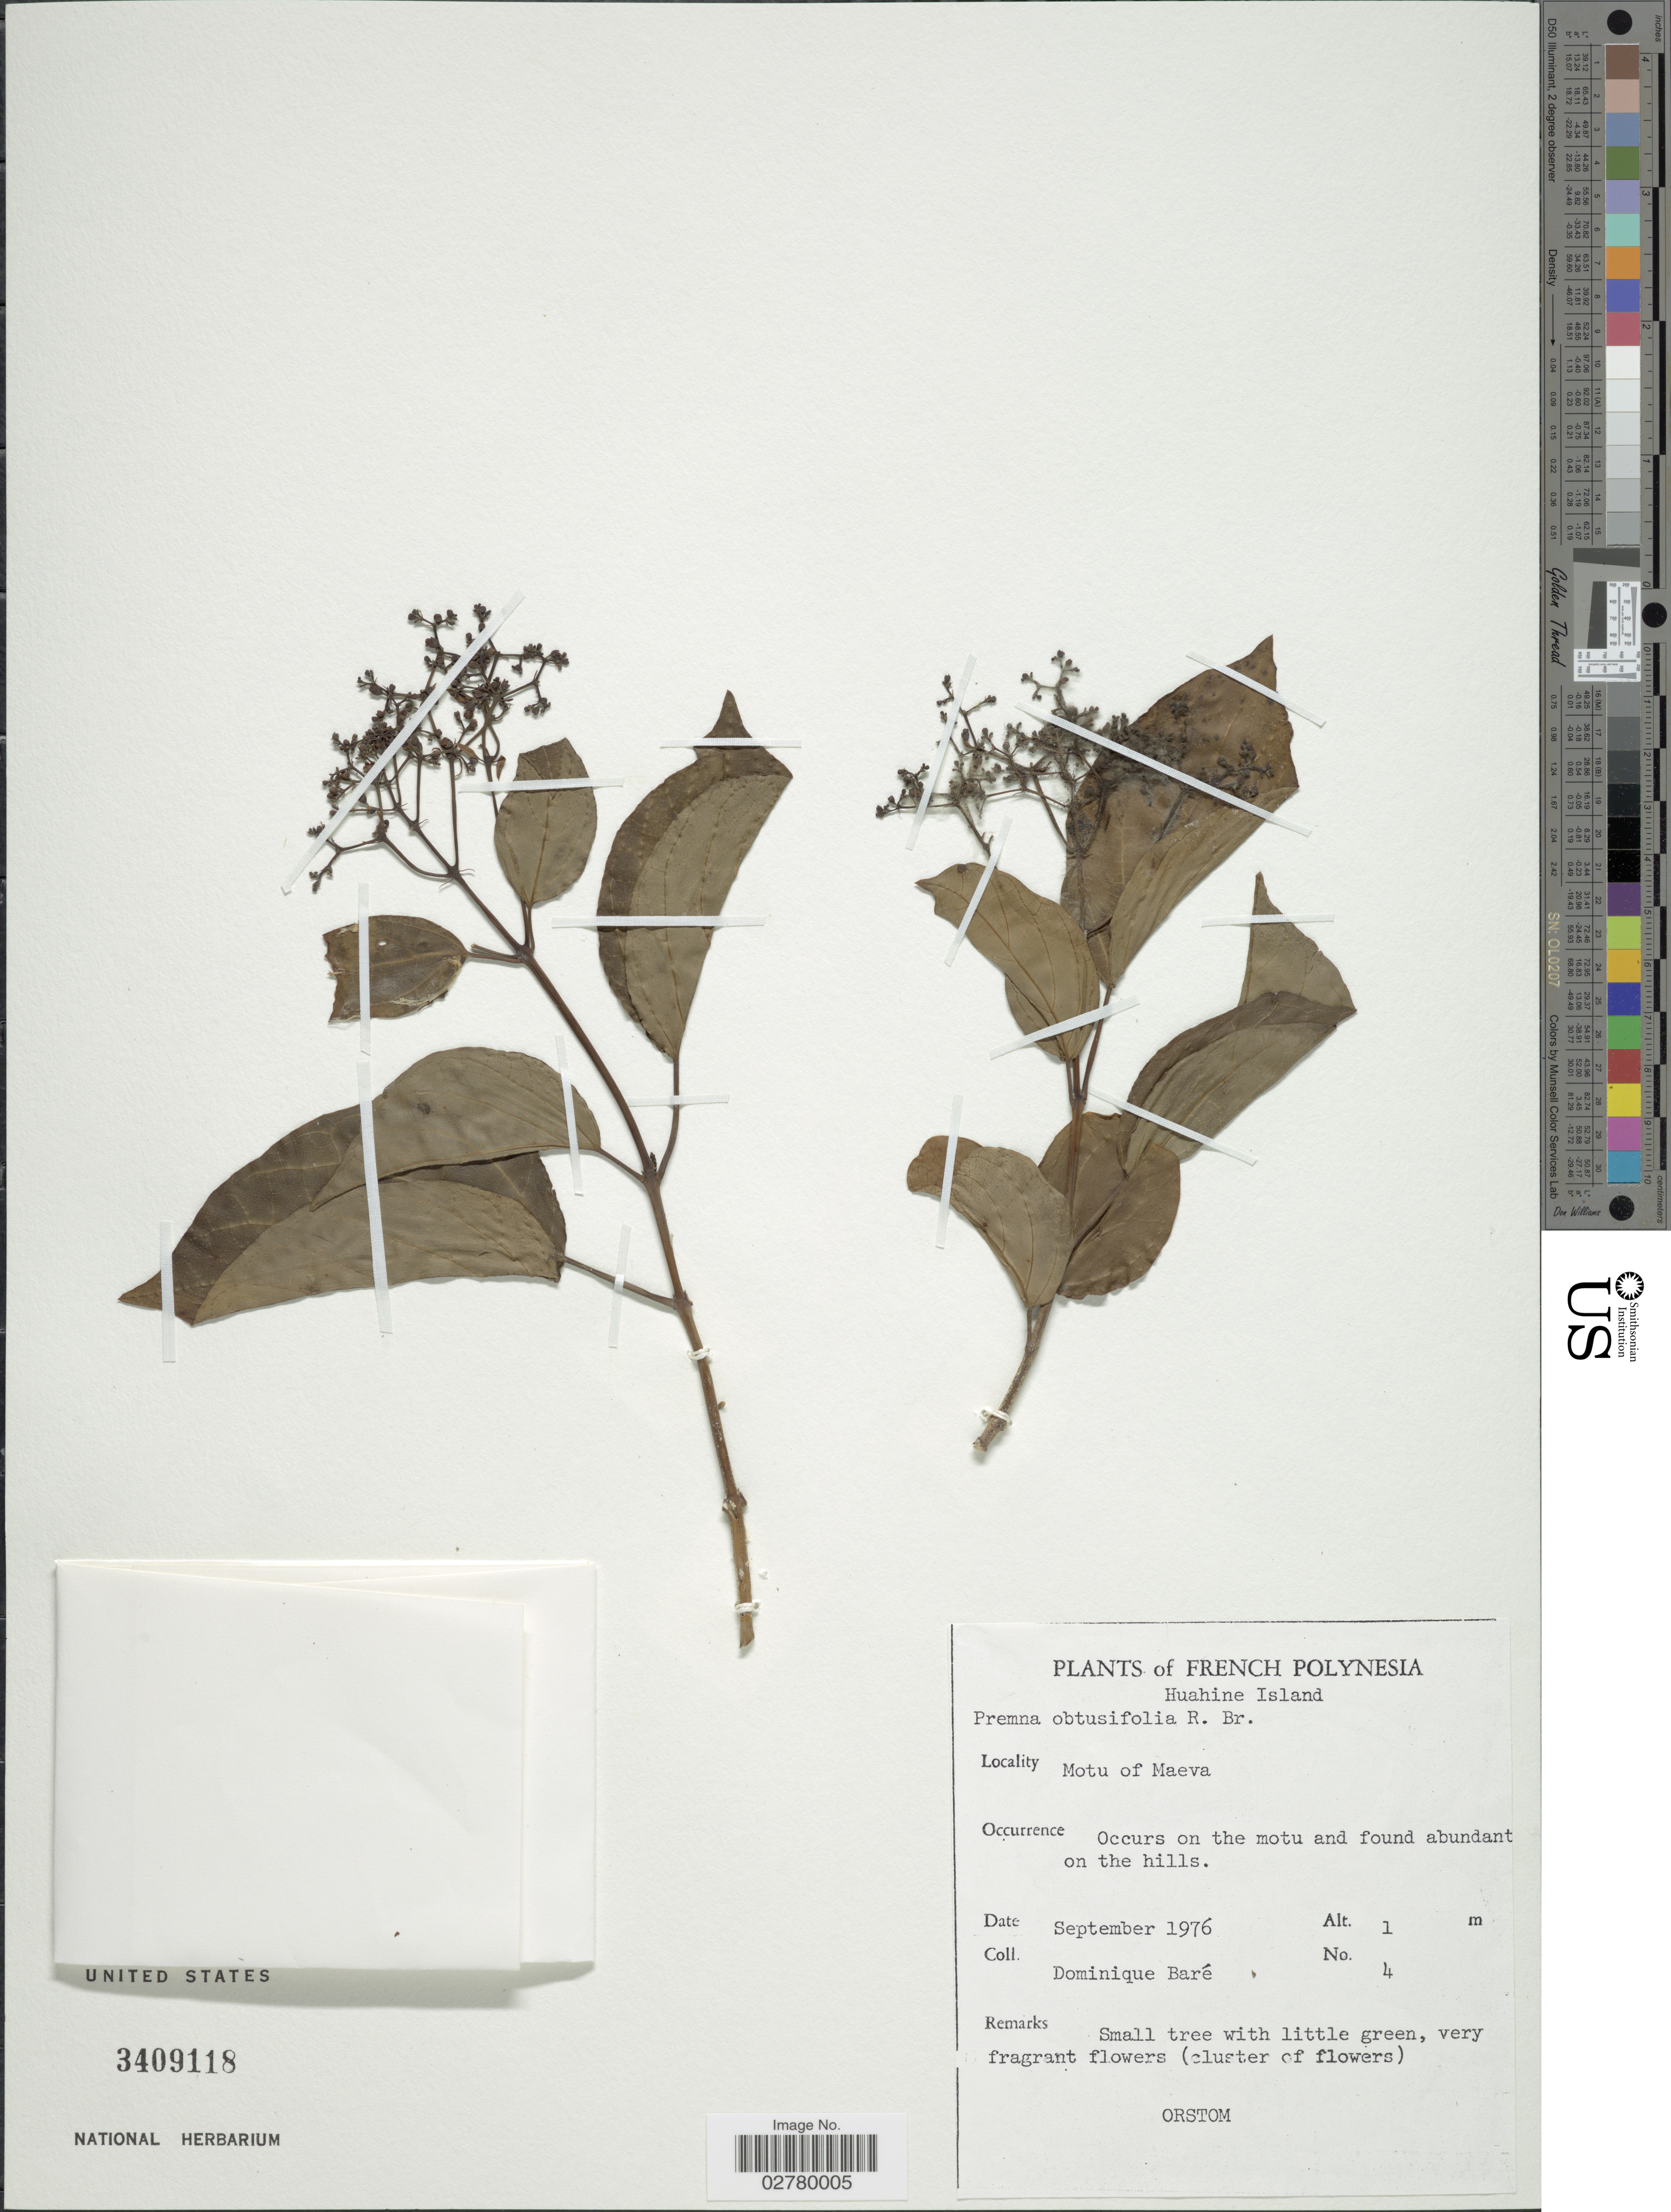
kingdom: Plantae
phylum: Tracheophyta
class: Magnoliopsida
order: Lamiales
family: Lamiaceae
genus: Premna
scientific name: Premna obtusifolia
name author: R. Br.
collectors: D. Baré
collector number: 4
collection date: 1976-09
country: French Polynesia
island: Huahine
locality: Huahine Island. Motu of Maeva.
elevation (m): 1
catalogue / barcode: US 3409118